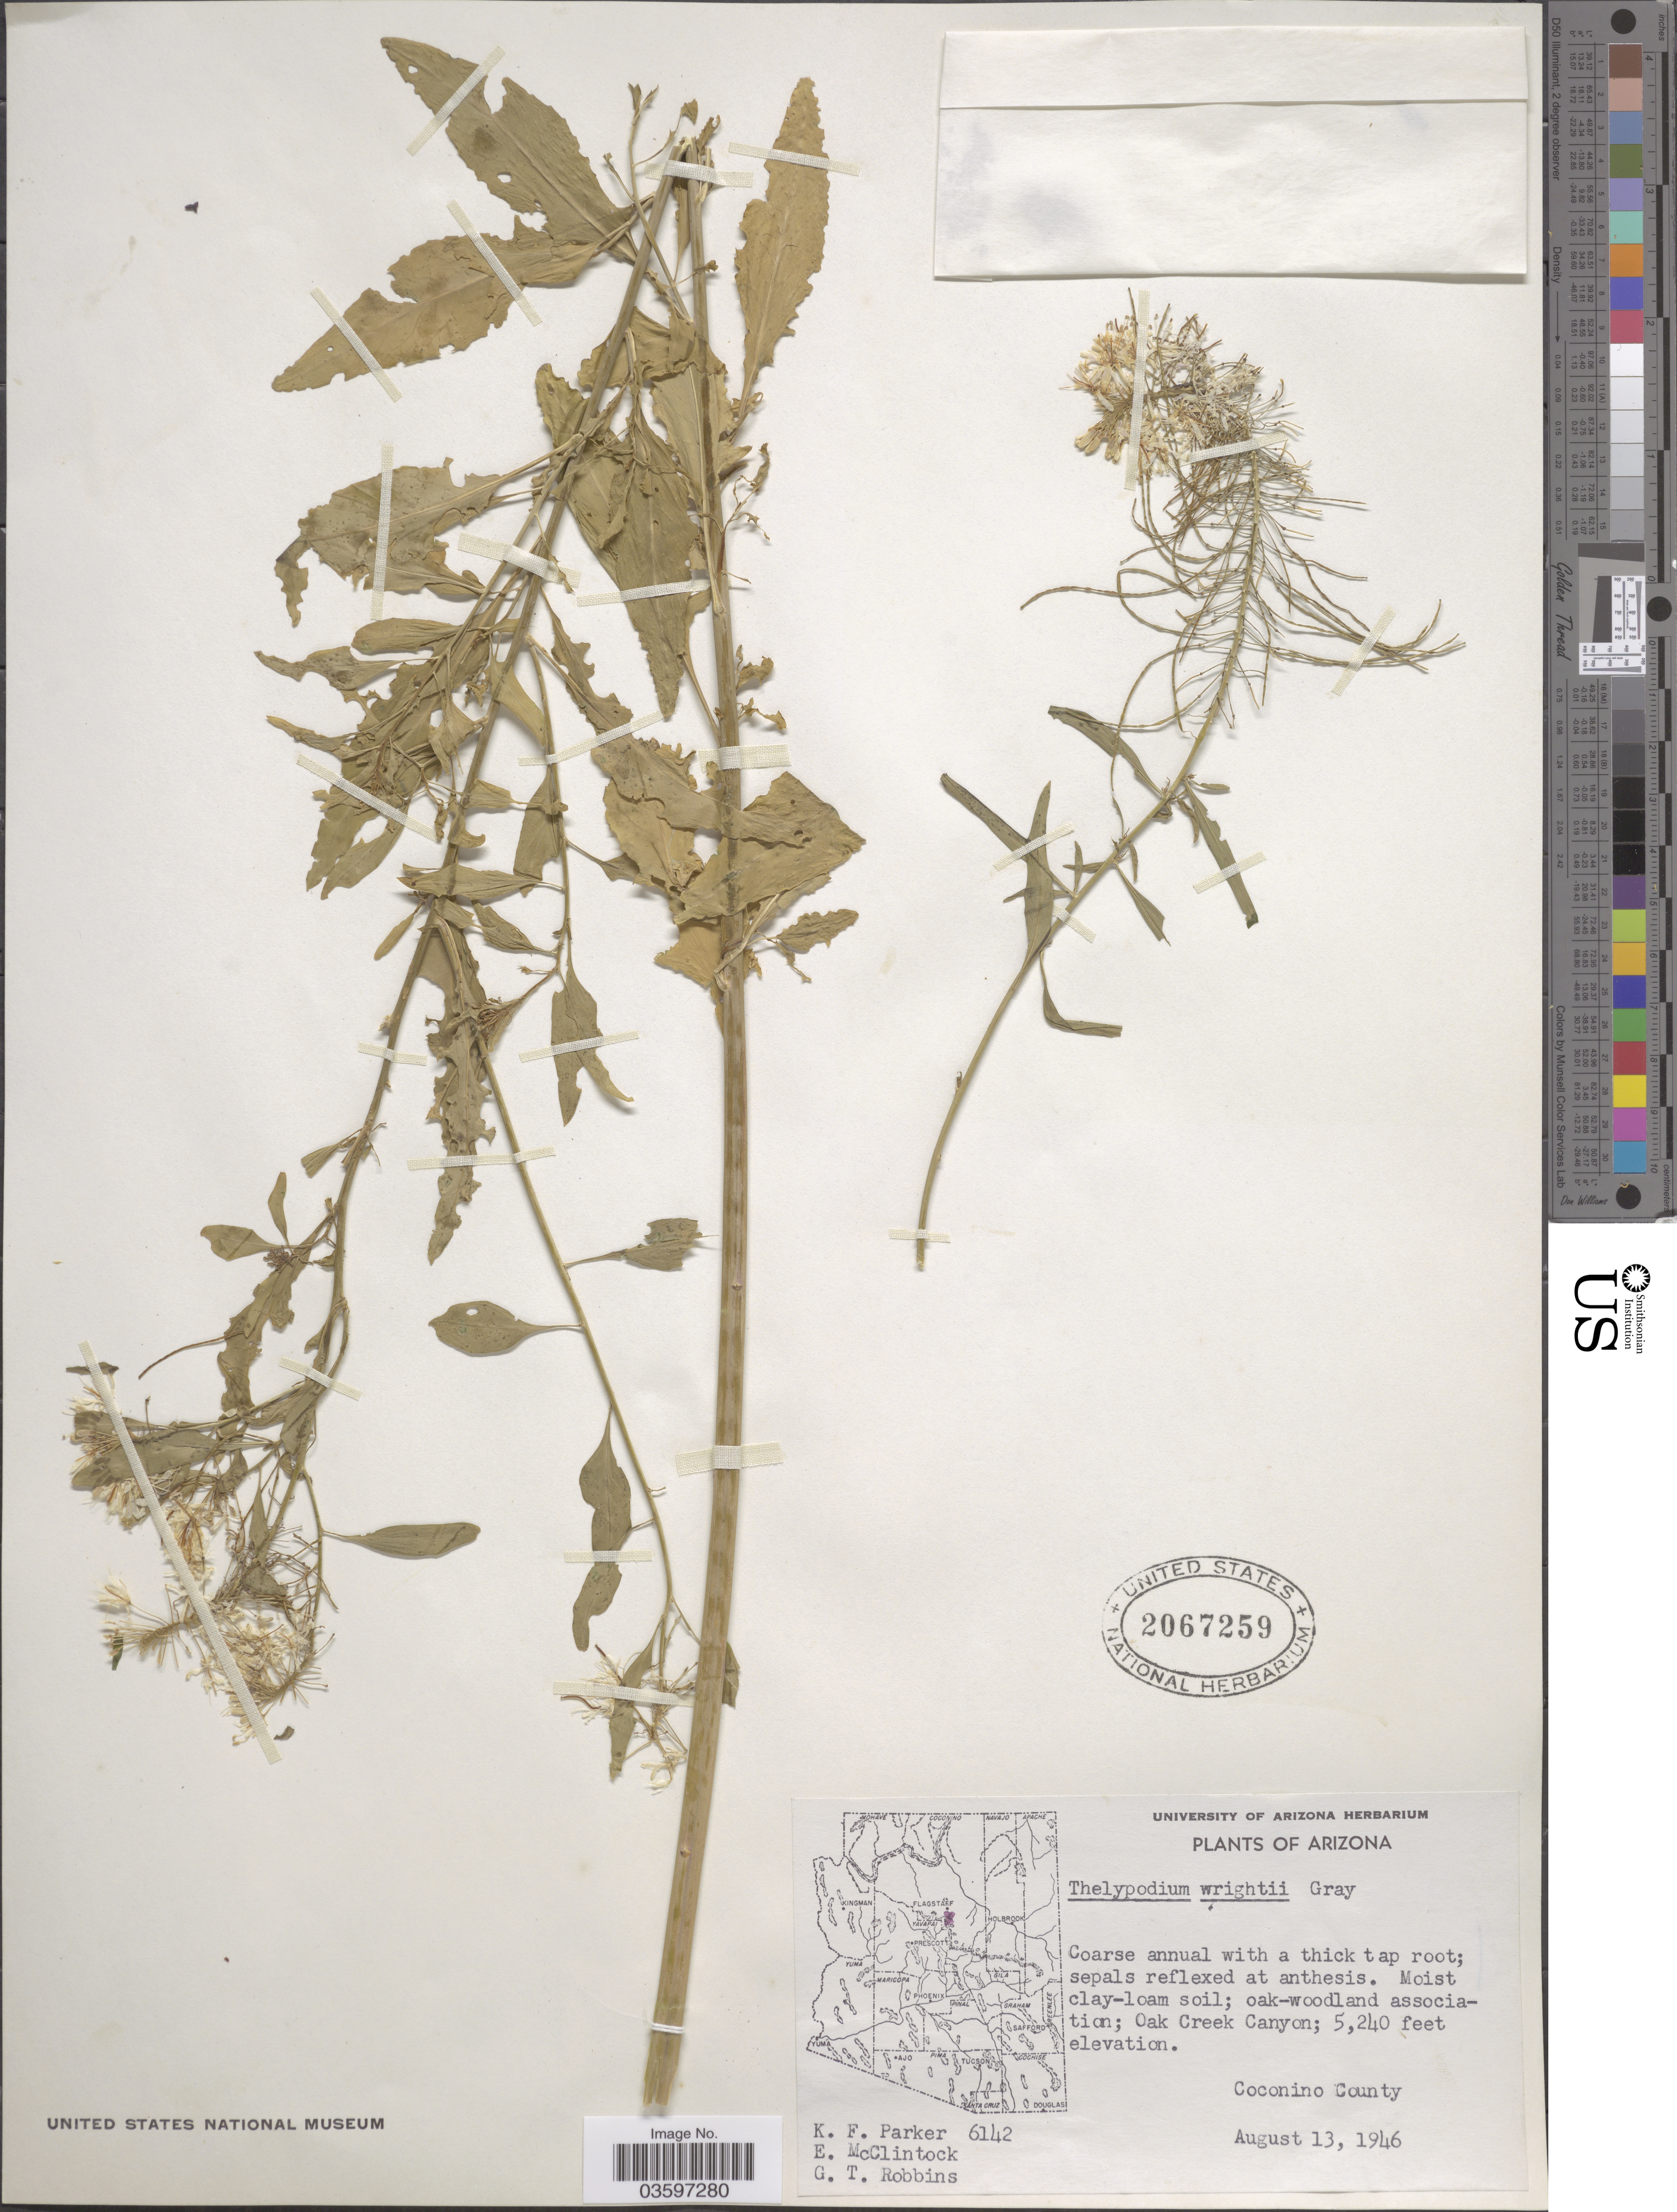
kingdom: Plantae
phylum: Tracheophyta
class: Magnoliopsida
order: Brassicales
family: Brassicaceae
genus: Stanleyella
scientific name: Stanleyella wrightii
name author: Rydb.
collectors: K. F. Parker, E. McClintock & G. T. Robbins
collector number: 6142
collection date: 1946-08-13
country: United States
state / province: Arizona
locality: Oak Creek Canyon. Coconino County.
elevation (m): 1597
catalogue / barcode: US 2067259